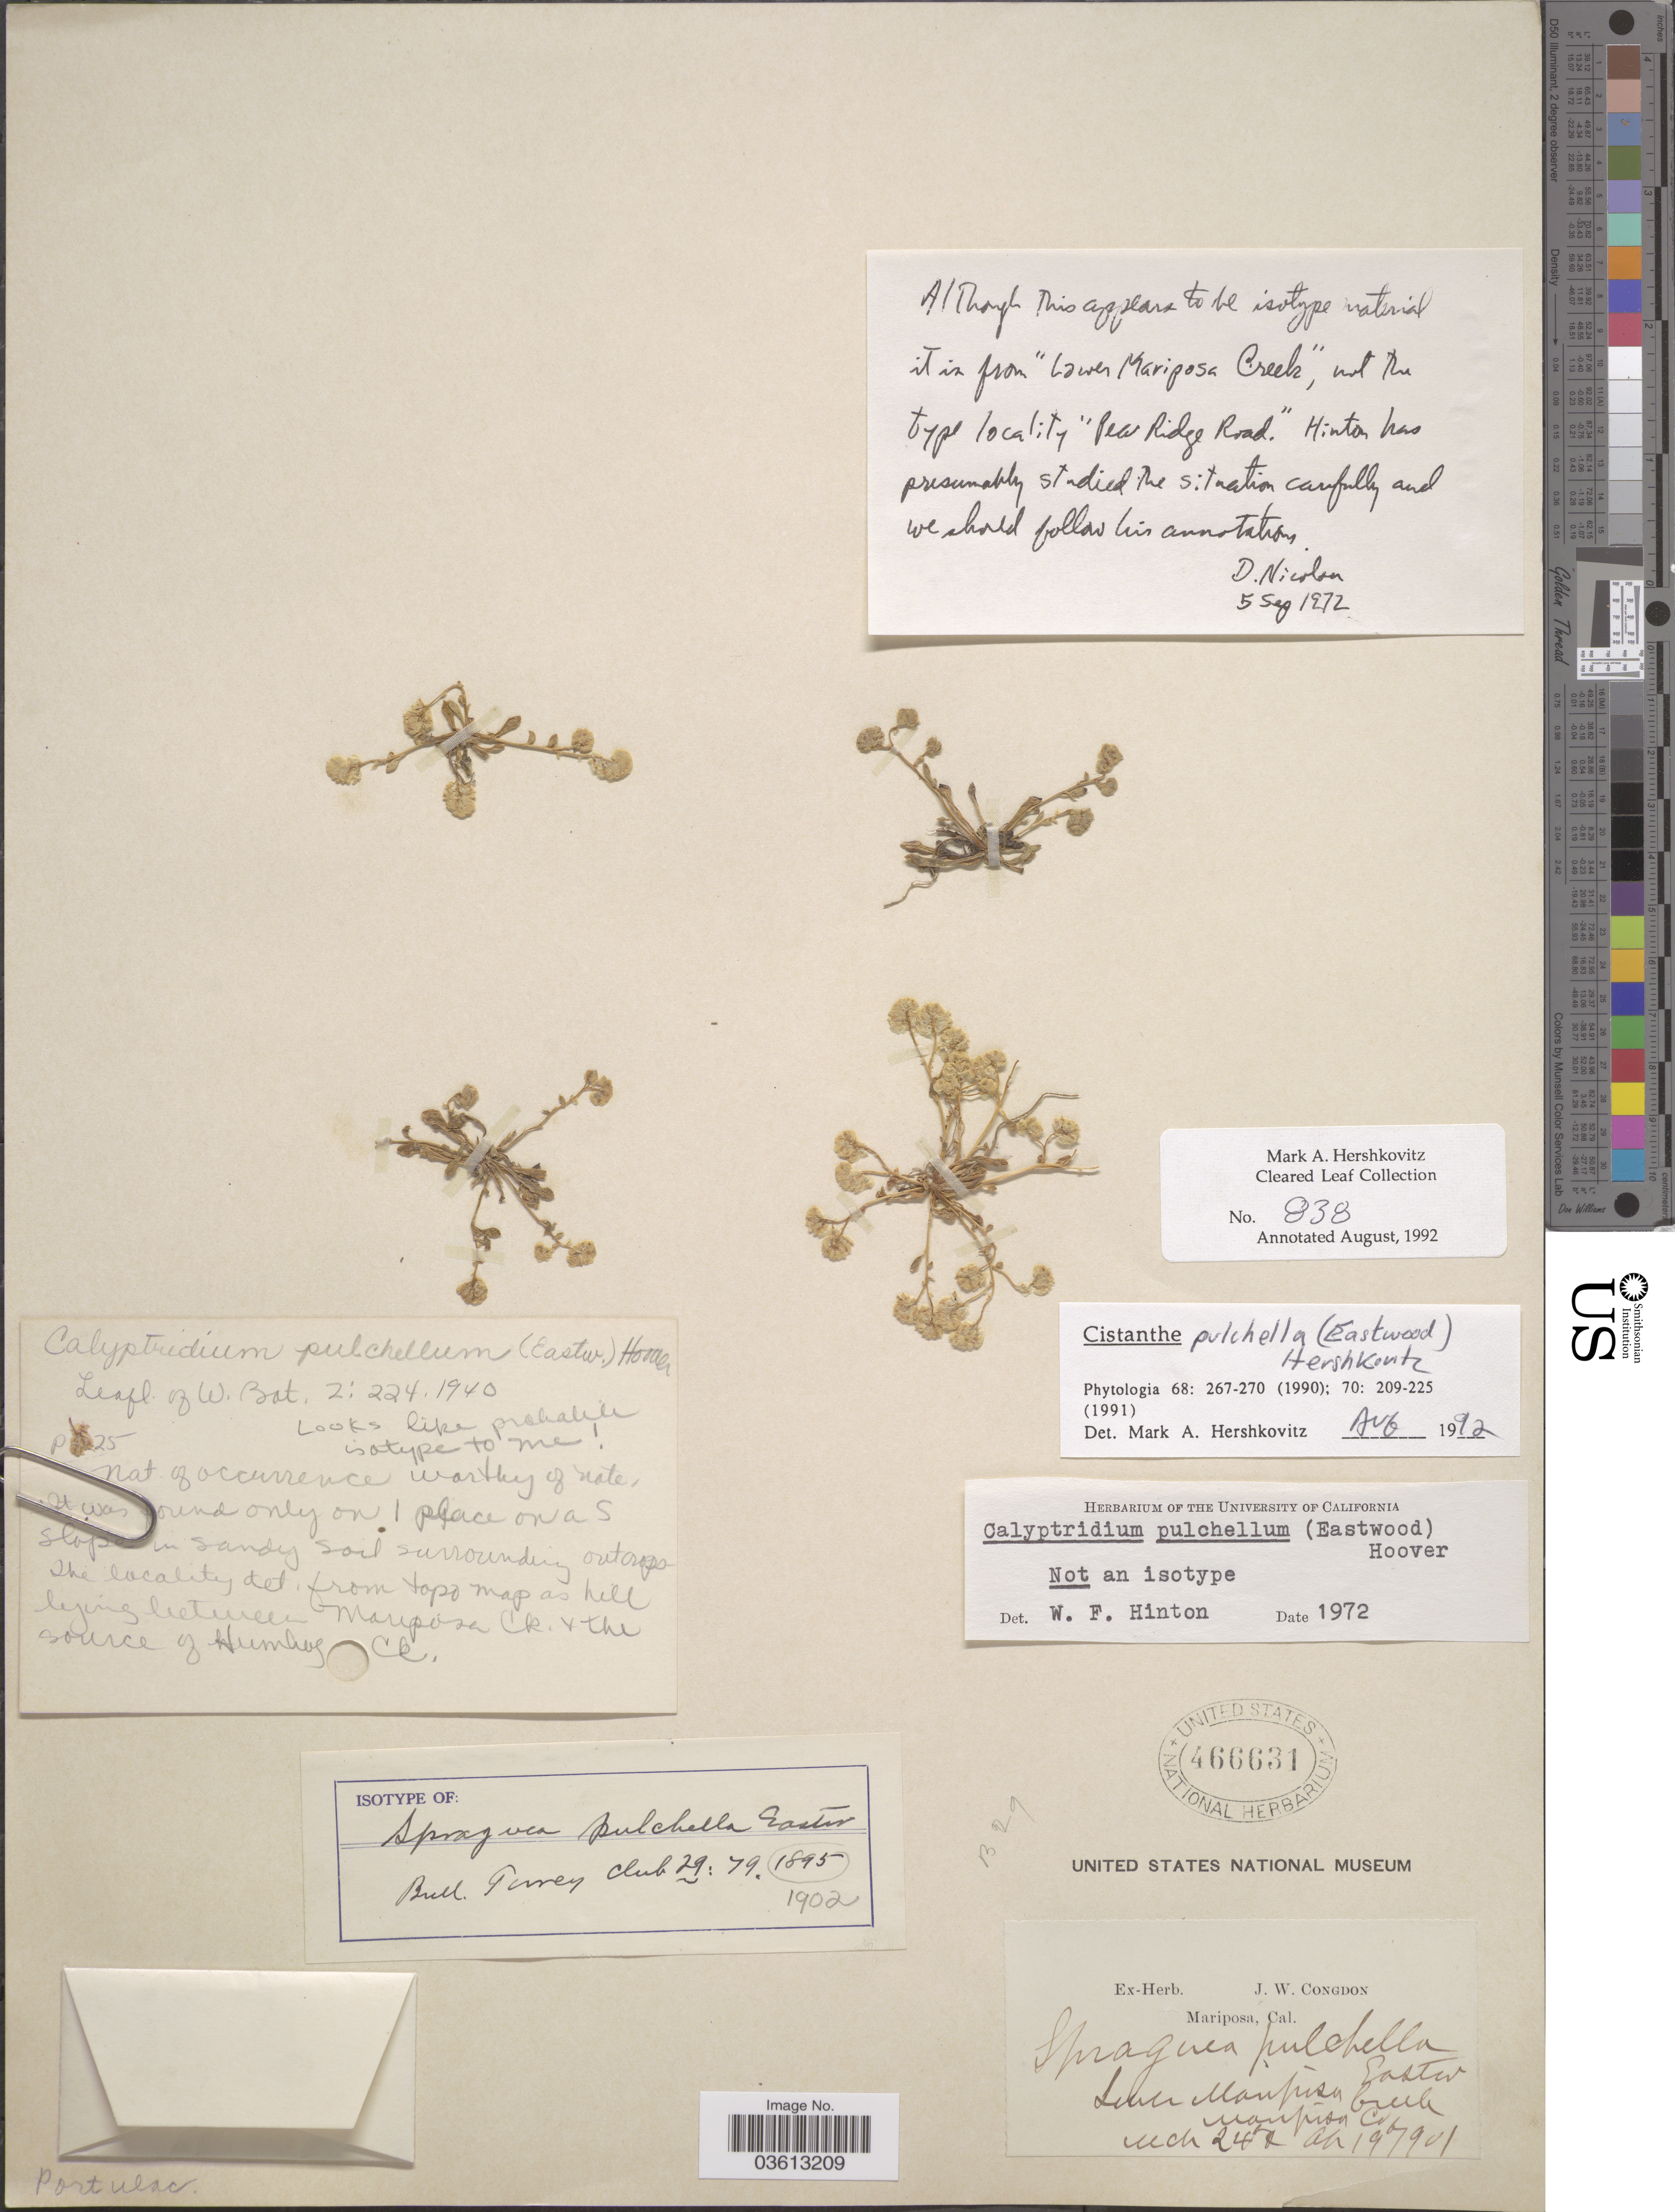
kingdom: Plantae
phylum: Tracheophyta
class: Magnoliopsida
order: Caryophyllales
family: Montiaceae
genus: Calandrinia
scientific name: Calandrinia pulchella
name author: Lilja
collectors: ex herb. J. W. Congdon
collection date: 1901-03-24/1901-04-19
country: United States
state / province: California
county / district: Mariposa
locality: Lower Mariposa Creek, Mariposa Co.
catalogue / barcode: US 466631